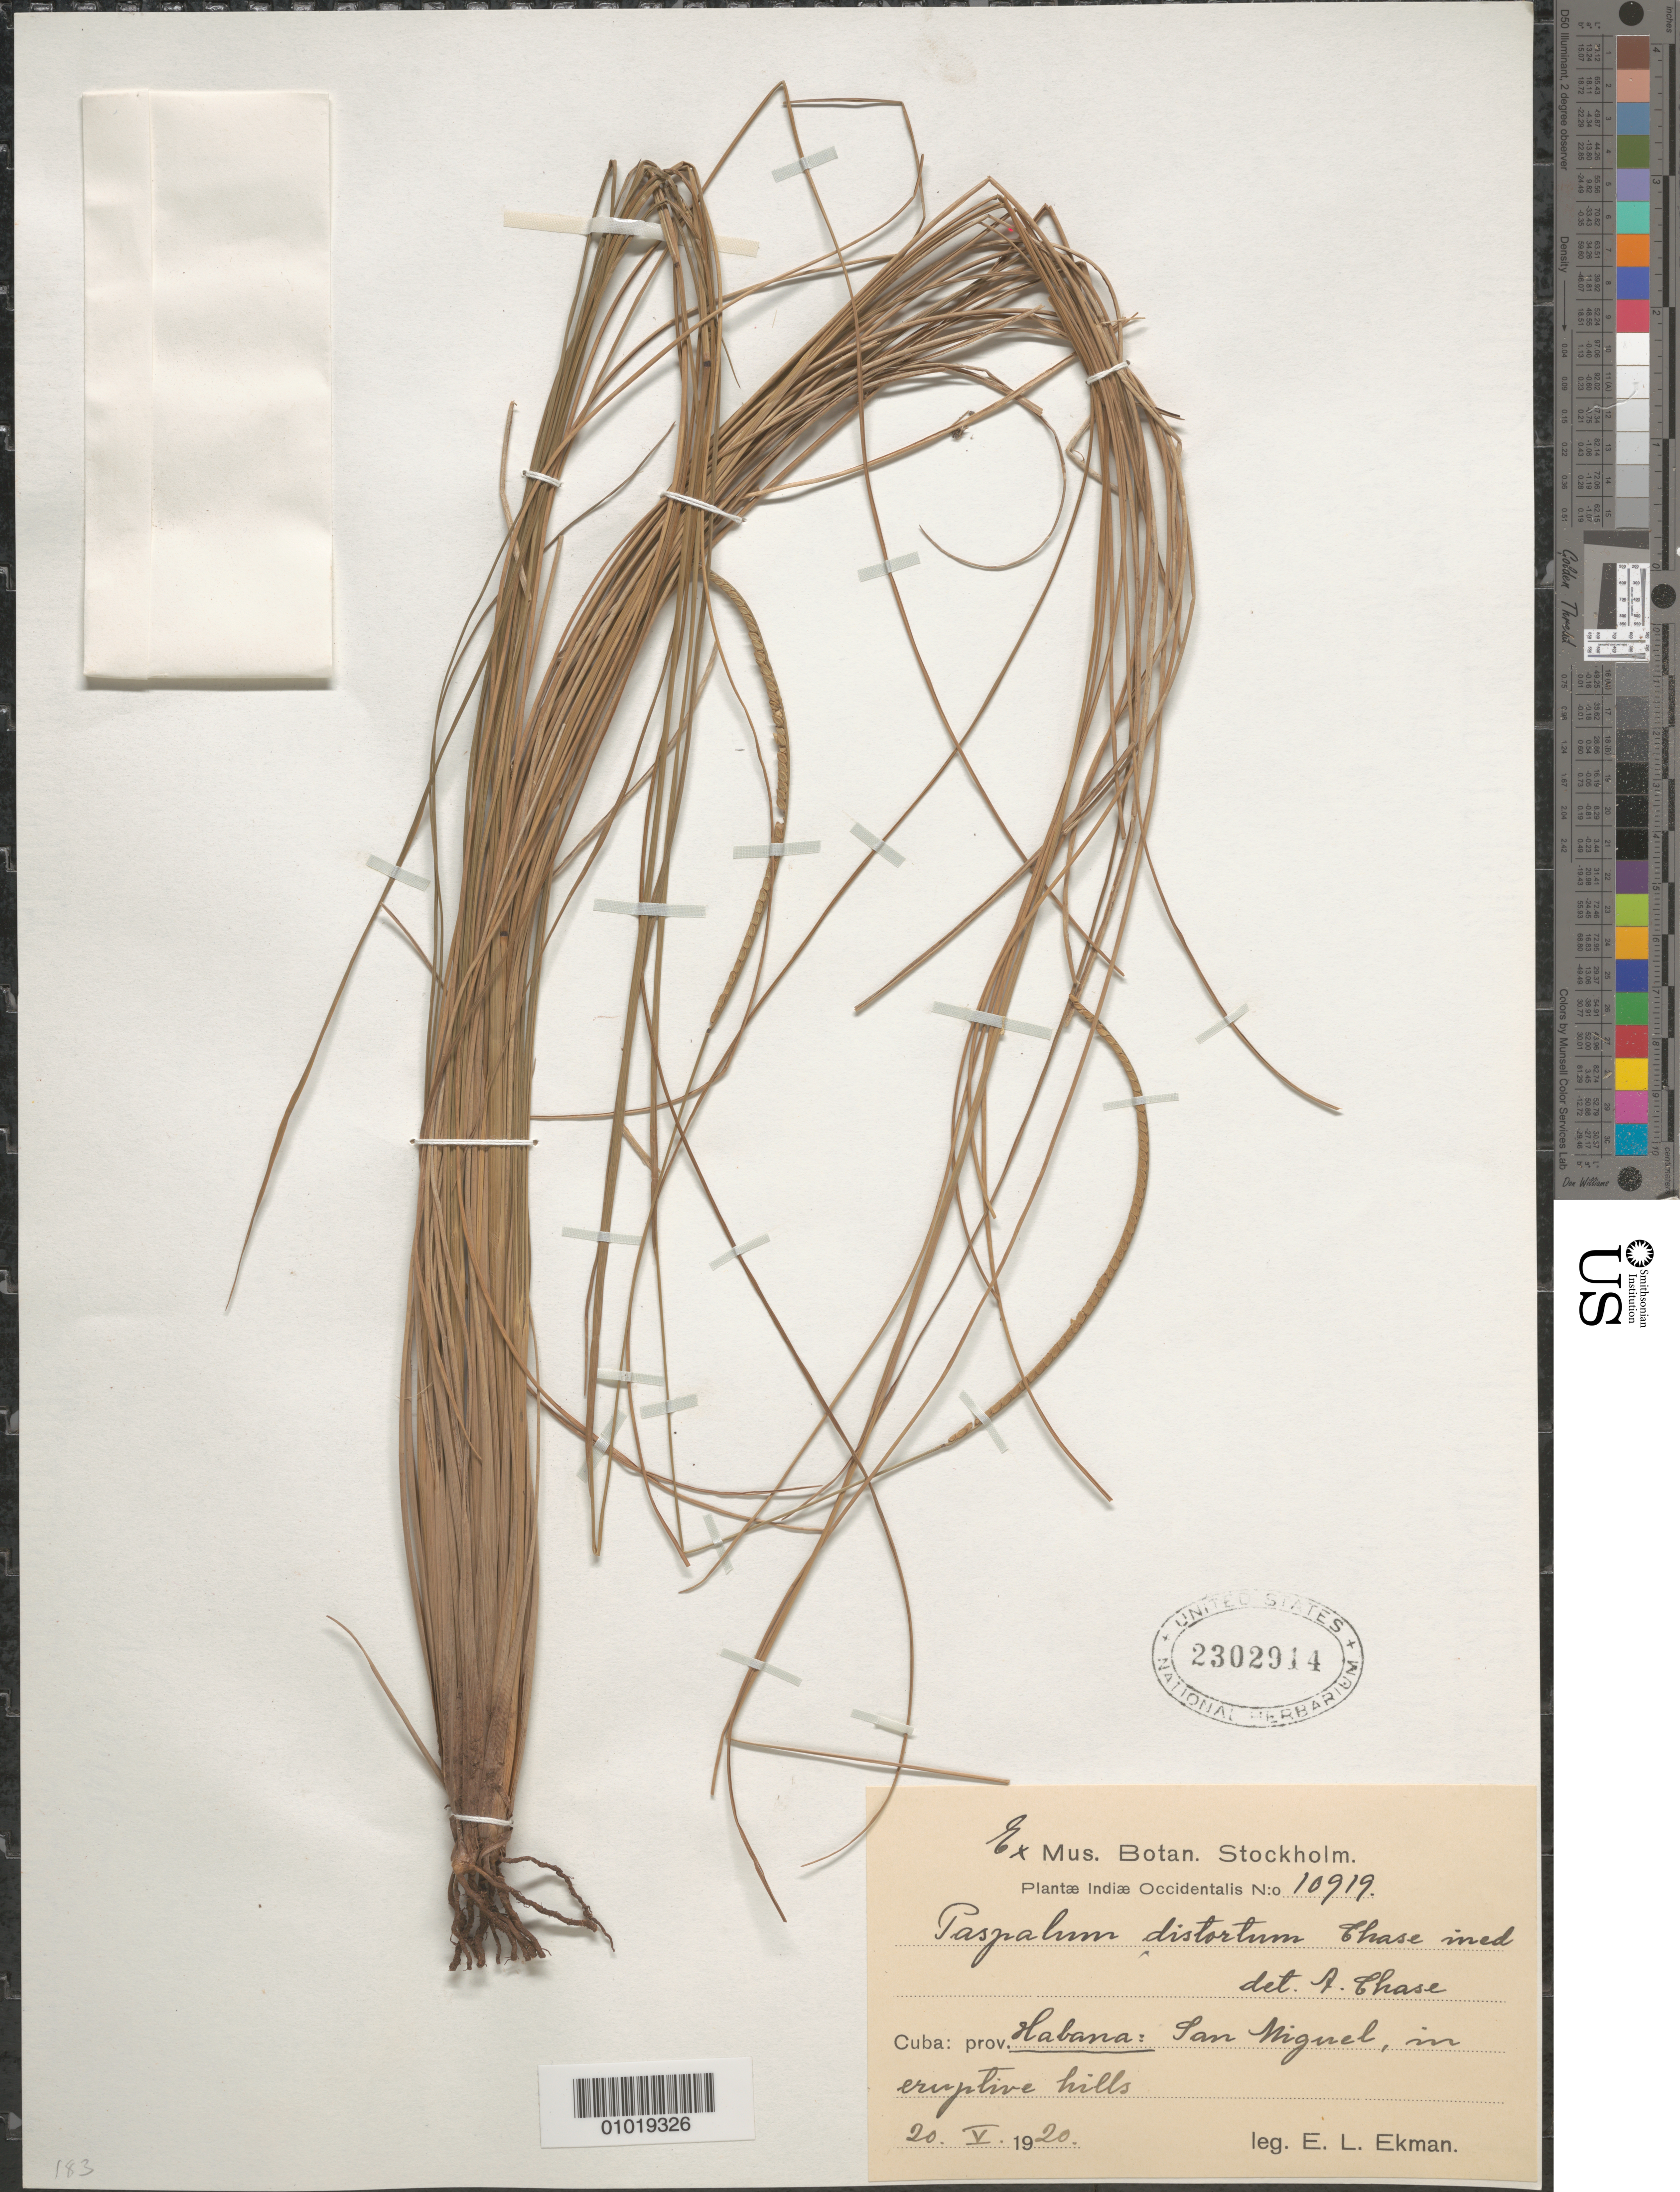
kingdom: Plantae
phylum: Tracheophyta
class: Liliopsida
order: Poales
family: Poaceae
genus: Paspalum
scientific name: Paspalum distortum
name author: Chase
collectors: E. L. Ekman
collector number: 10919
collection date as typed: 20 May 1920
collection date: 1920-05-20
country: Cuba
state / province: La Habana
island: Cuba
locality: San Miguel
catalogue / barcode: US 2302914